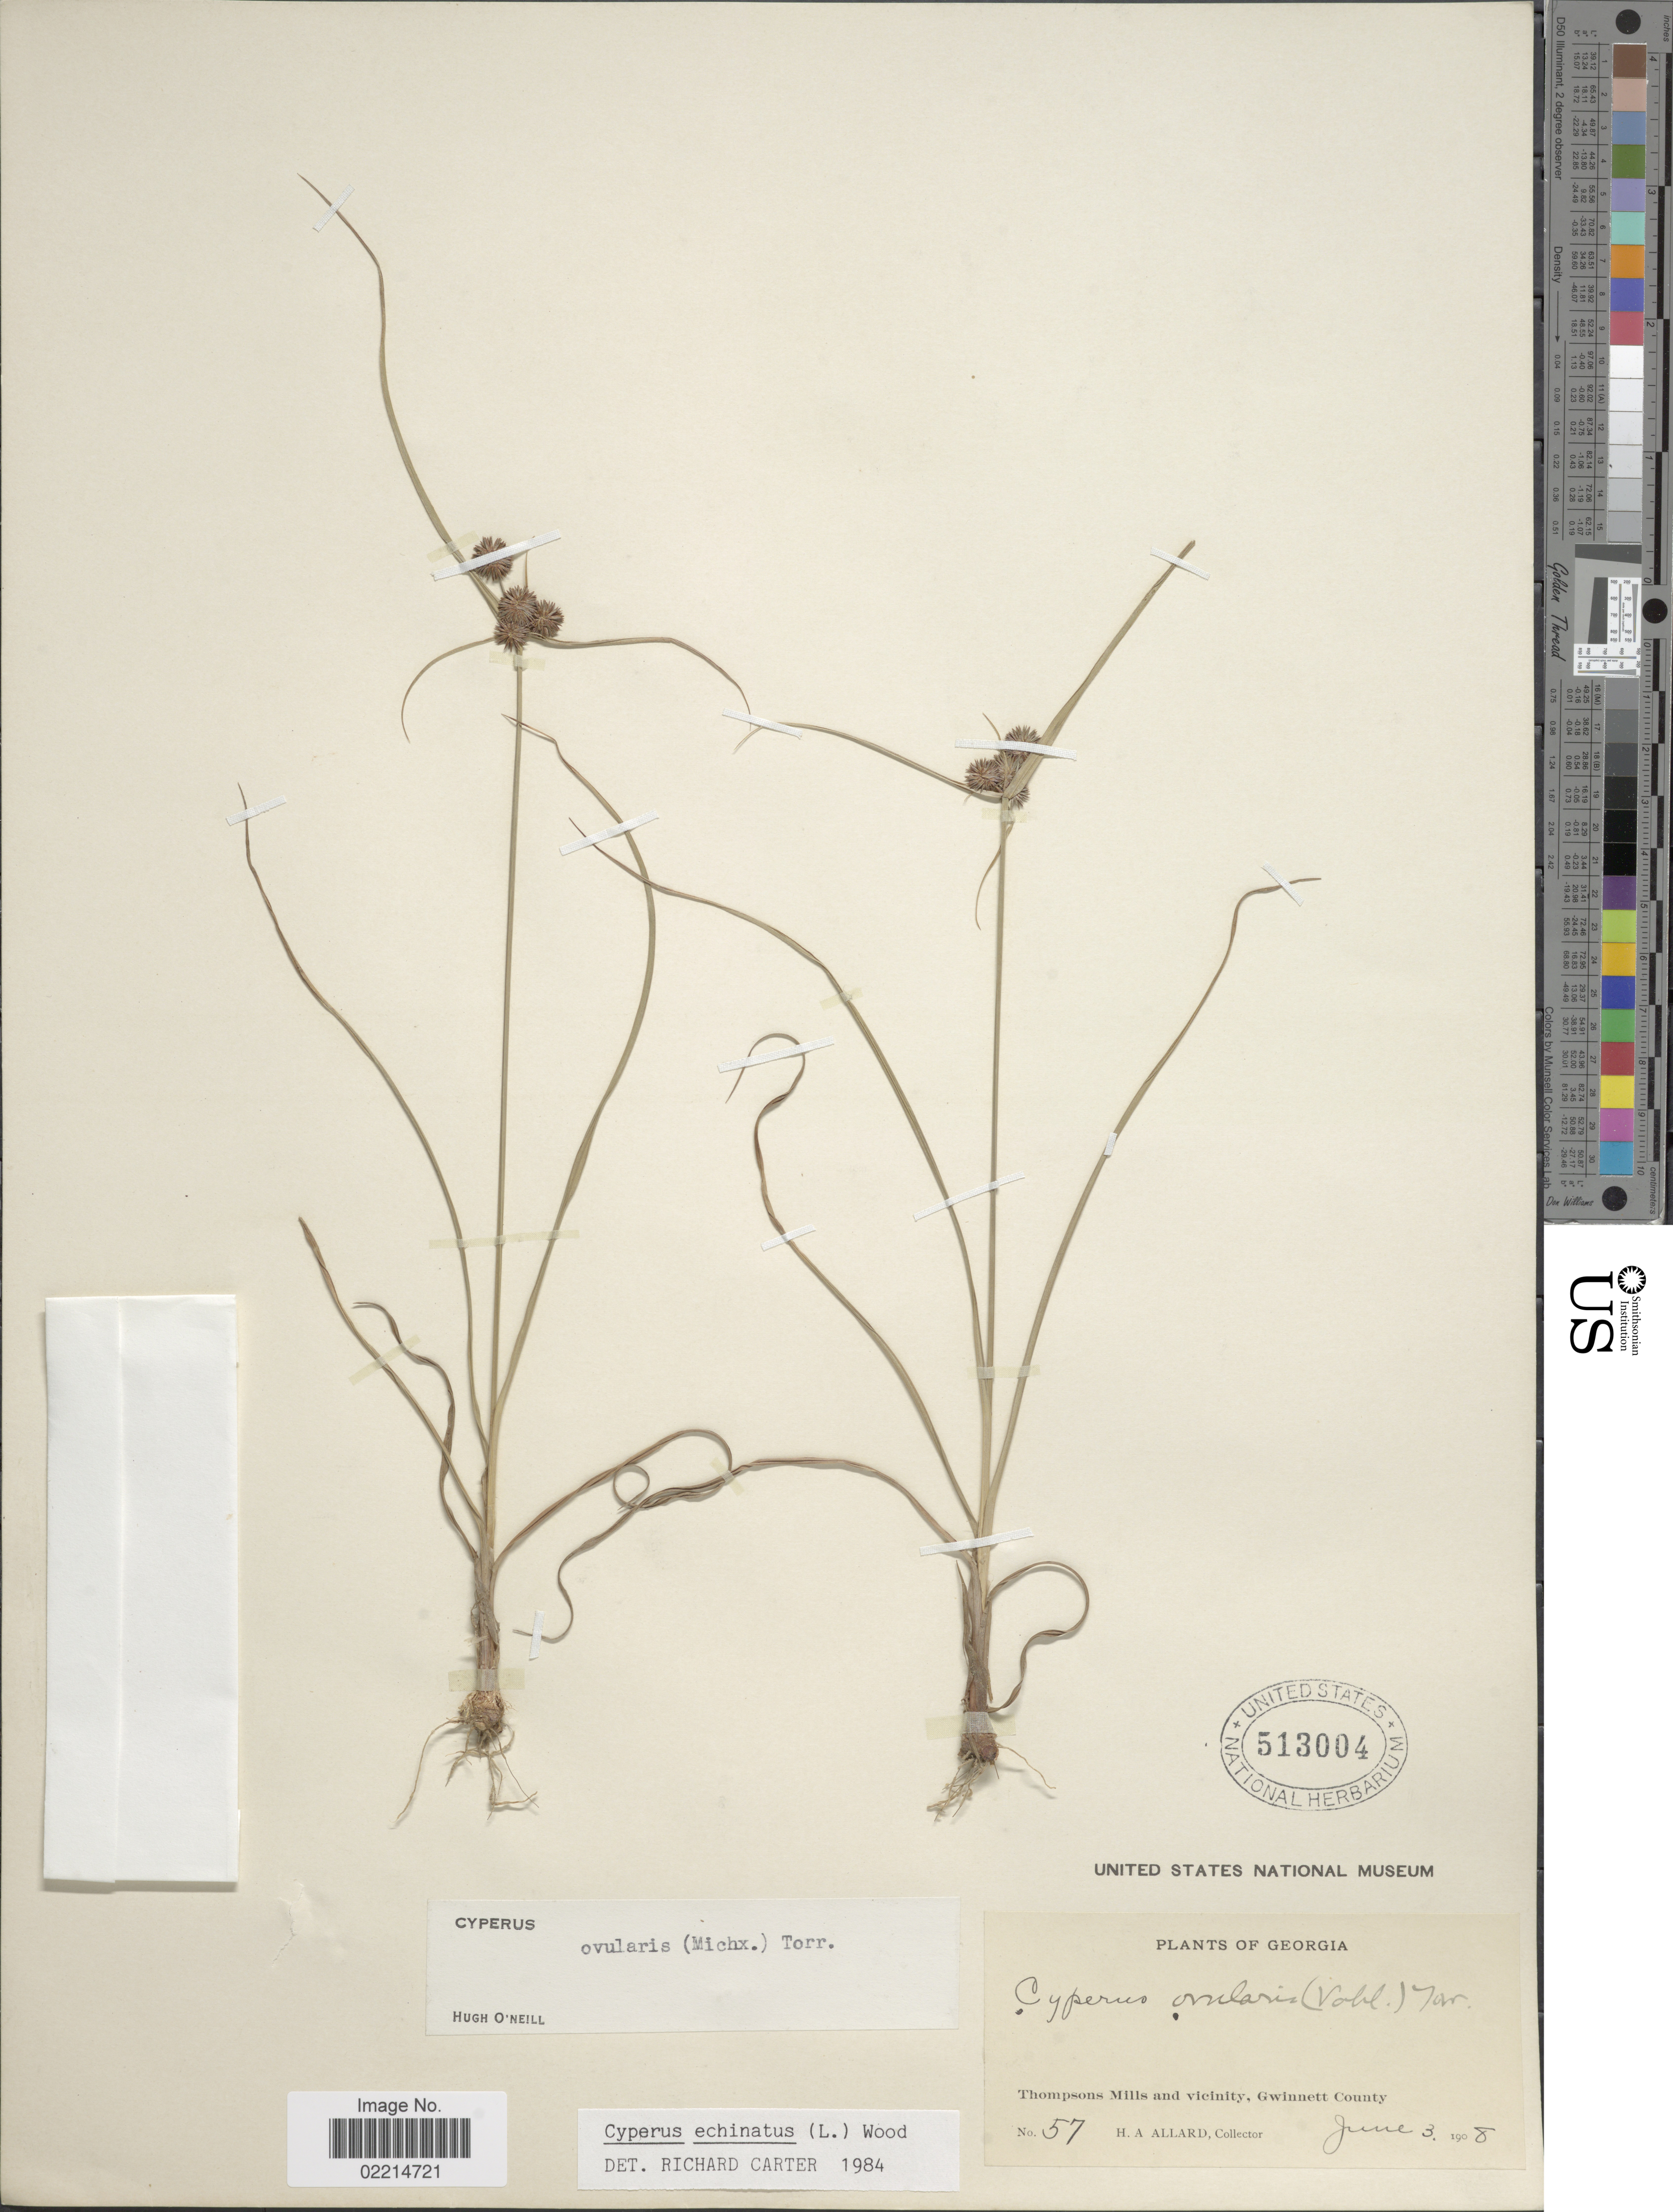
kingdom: Plantae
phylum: Tracheophyta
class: Liliopsida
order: Poales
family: Cyperaceae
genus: Cyperus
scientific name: Cyperus echinatus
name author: (L.) Alph. Wood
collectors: H. A. Allard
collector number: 57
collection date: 1908-06-03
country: United States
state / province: Georgia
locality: Thompsons Mills and vicinity, Gwinnett County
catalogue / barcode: US 513004